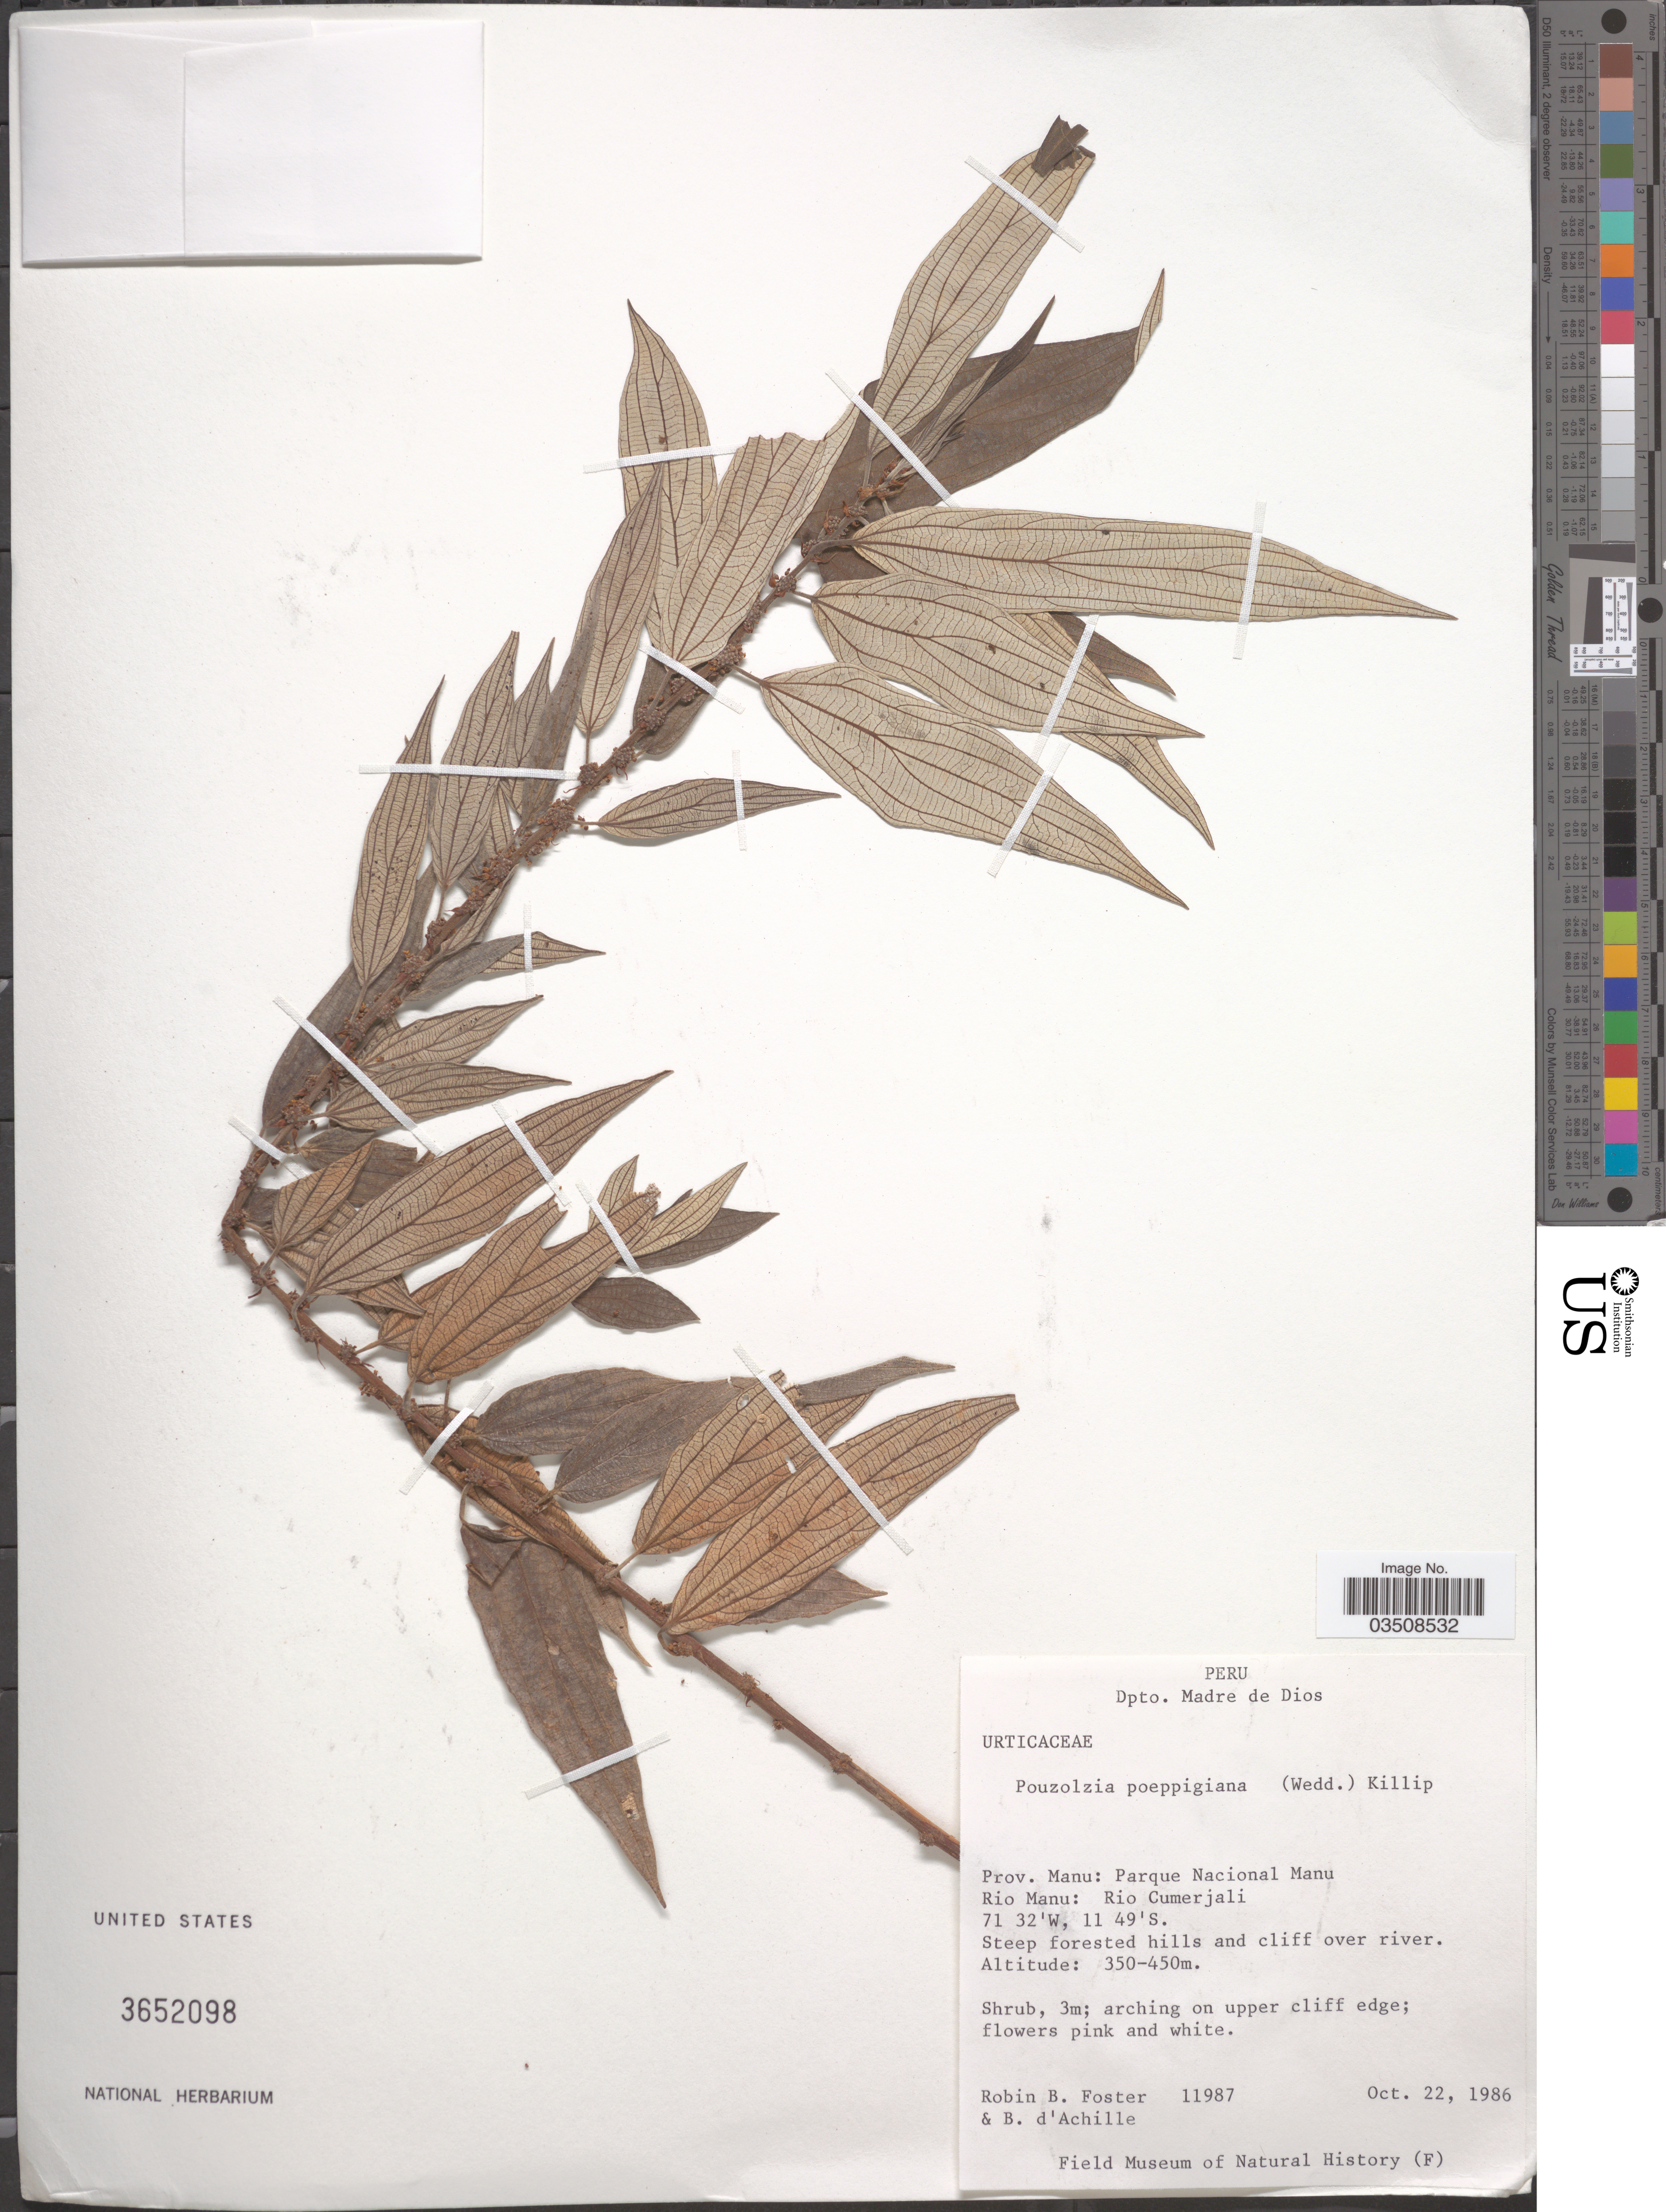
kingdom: Plantae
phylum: Tracheophyta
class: Magnoliopsida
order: Rosales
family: Urticaceae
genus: Pouzolzia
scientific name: Pouzolzia poeppigiana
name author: (Wedd.) Killip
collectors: R. B. Foster & B. d'Achille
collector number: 11987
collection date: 1986-10-22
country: Peru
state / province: Madre de Dios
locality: Dpto. Madre de Dios. Prov. Manu: Parque Nacional Manu. Rio Manu: Rio Cumerjali.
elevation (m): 350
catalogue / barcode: US 3652098